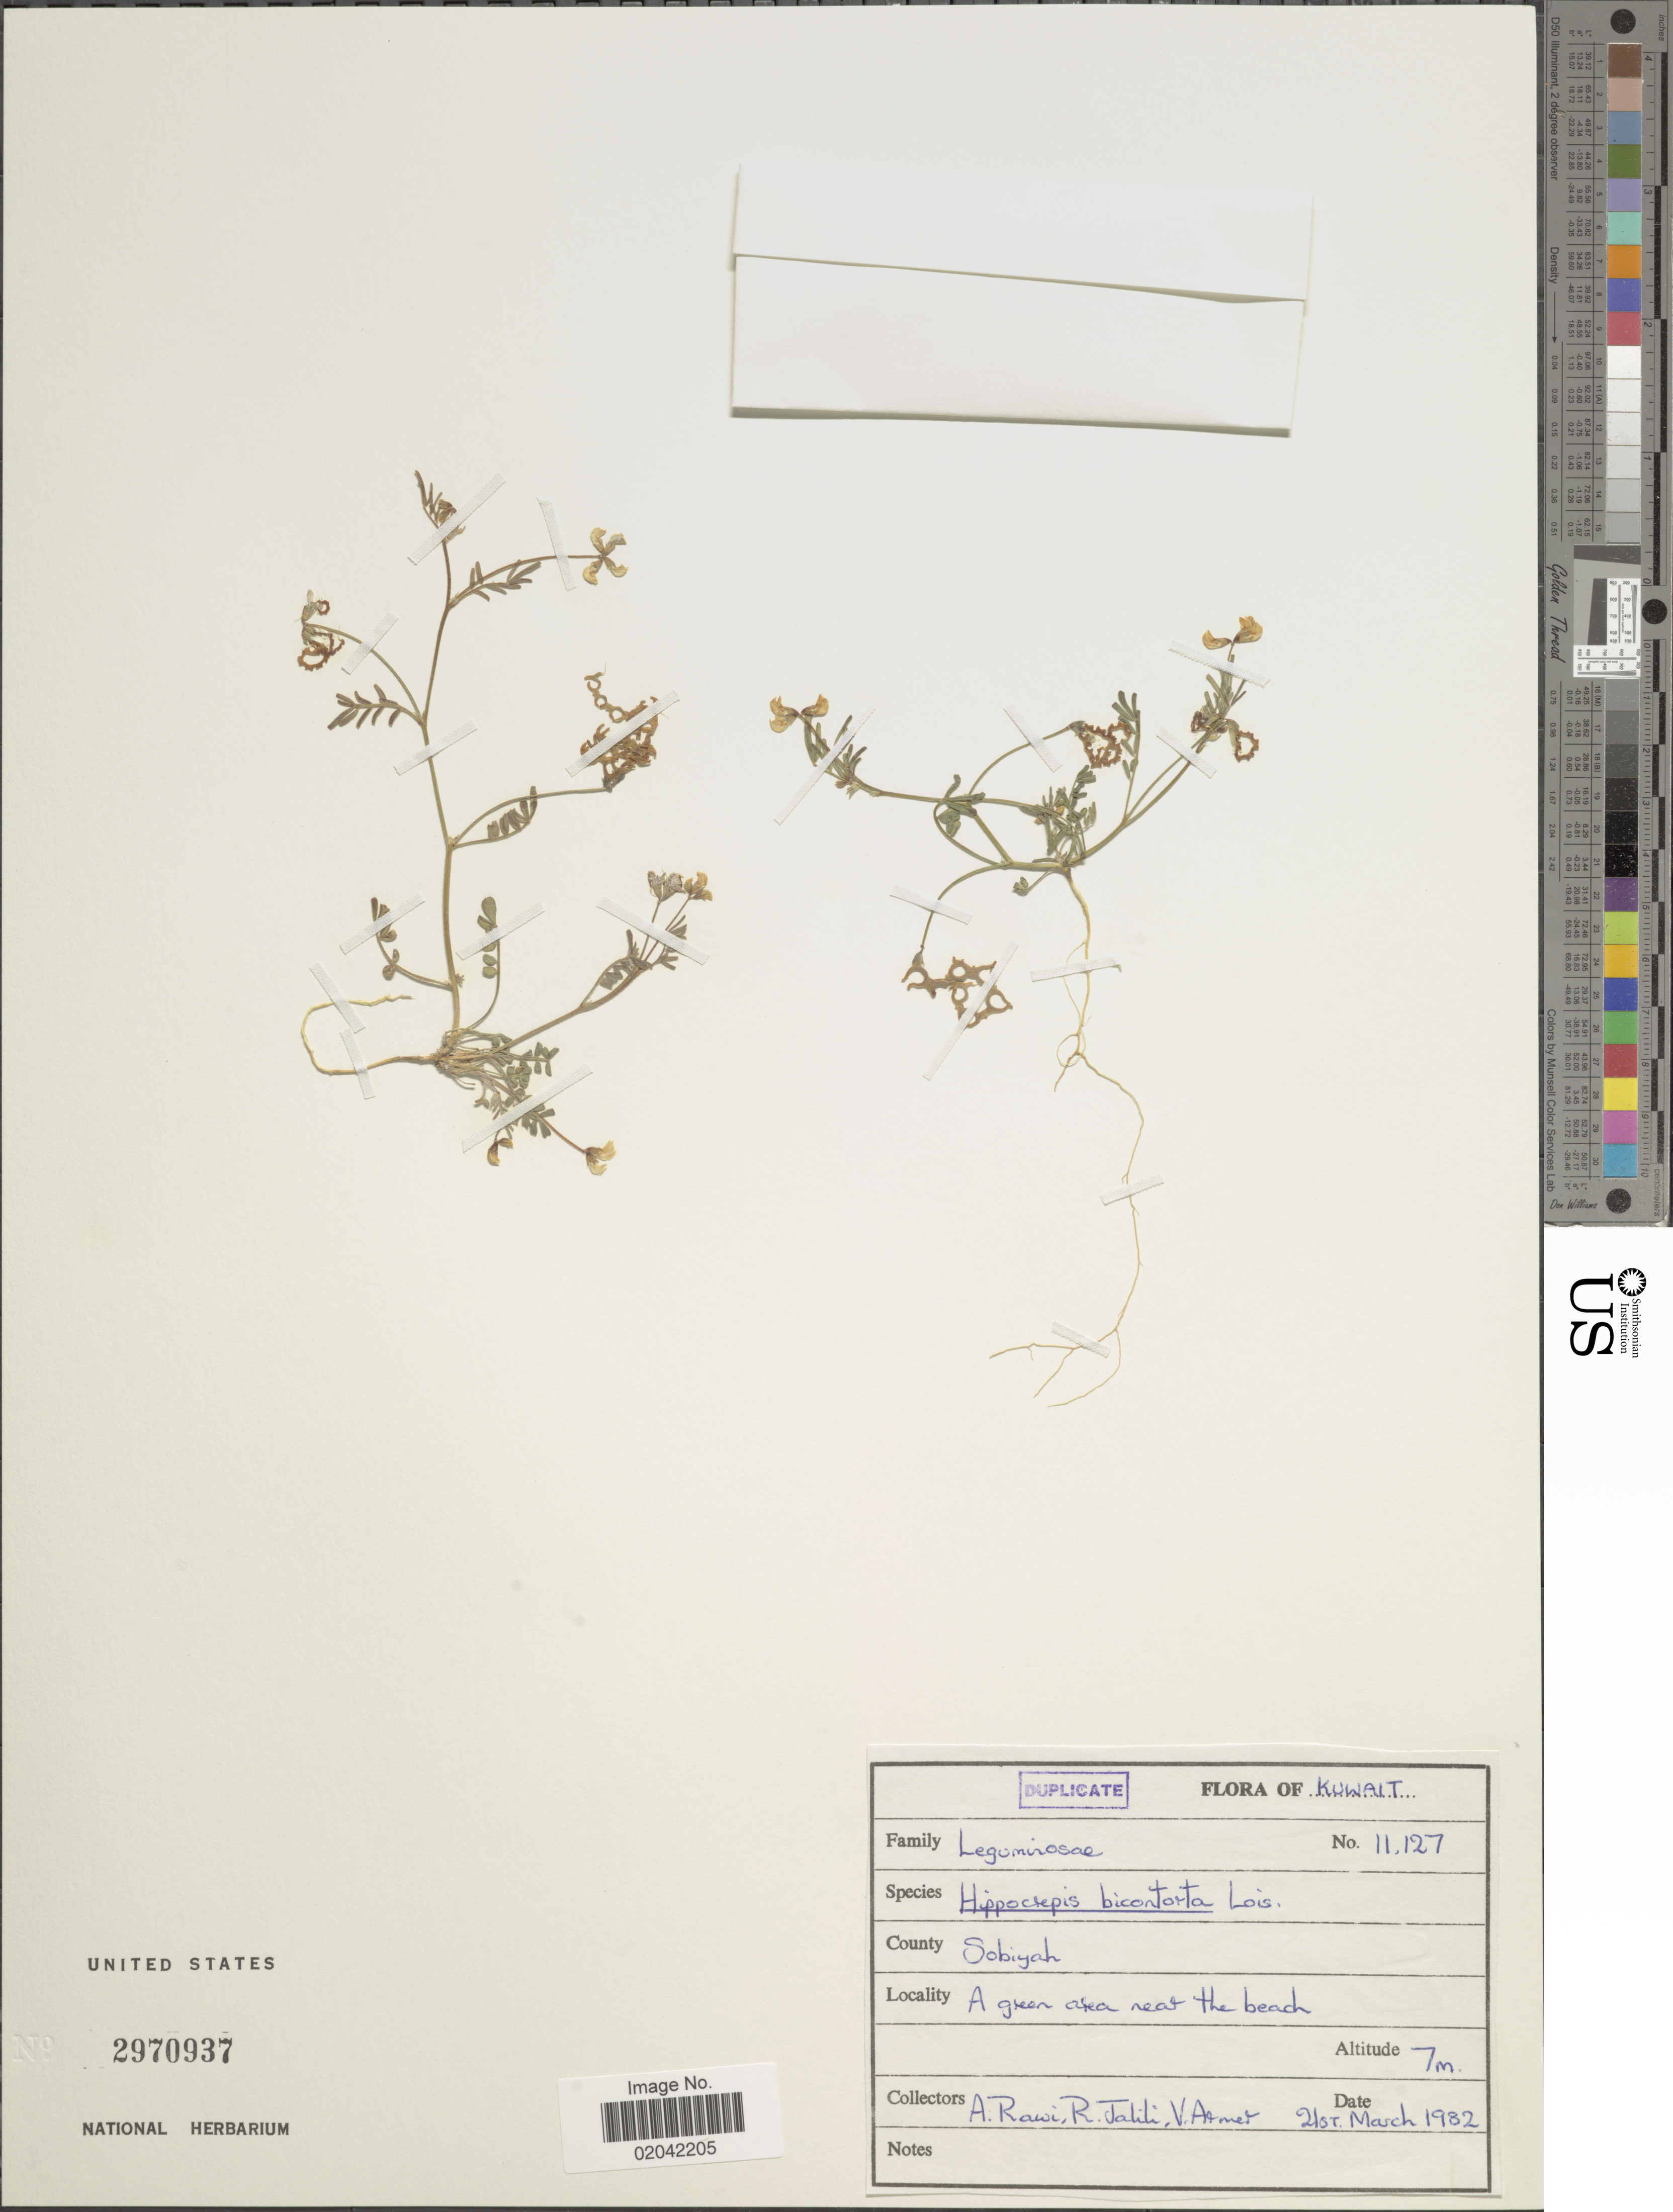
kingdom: Plantae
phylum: Tracheophyta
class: Magnoliopsida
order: Fabales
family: Fabaceae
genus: Hippocrepis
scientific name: Hippocrepis bicontorta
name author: Loisel.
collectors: A. Rawi, R. Talili & V. Armet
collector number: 11127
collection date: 1982-03-21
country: Kuwait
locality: County: Sobiyah. A green area near the beach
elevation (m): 7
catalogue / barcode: US 2970937